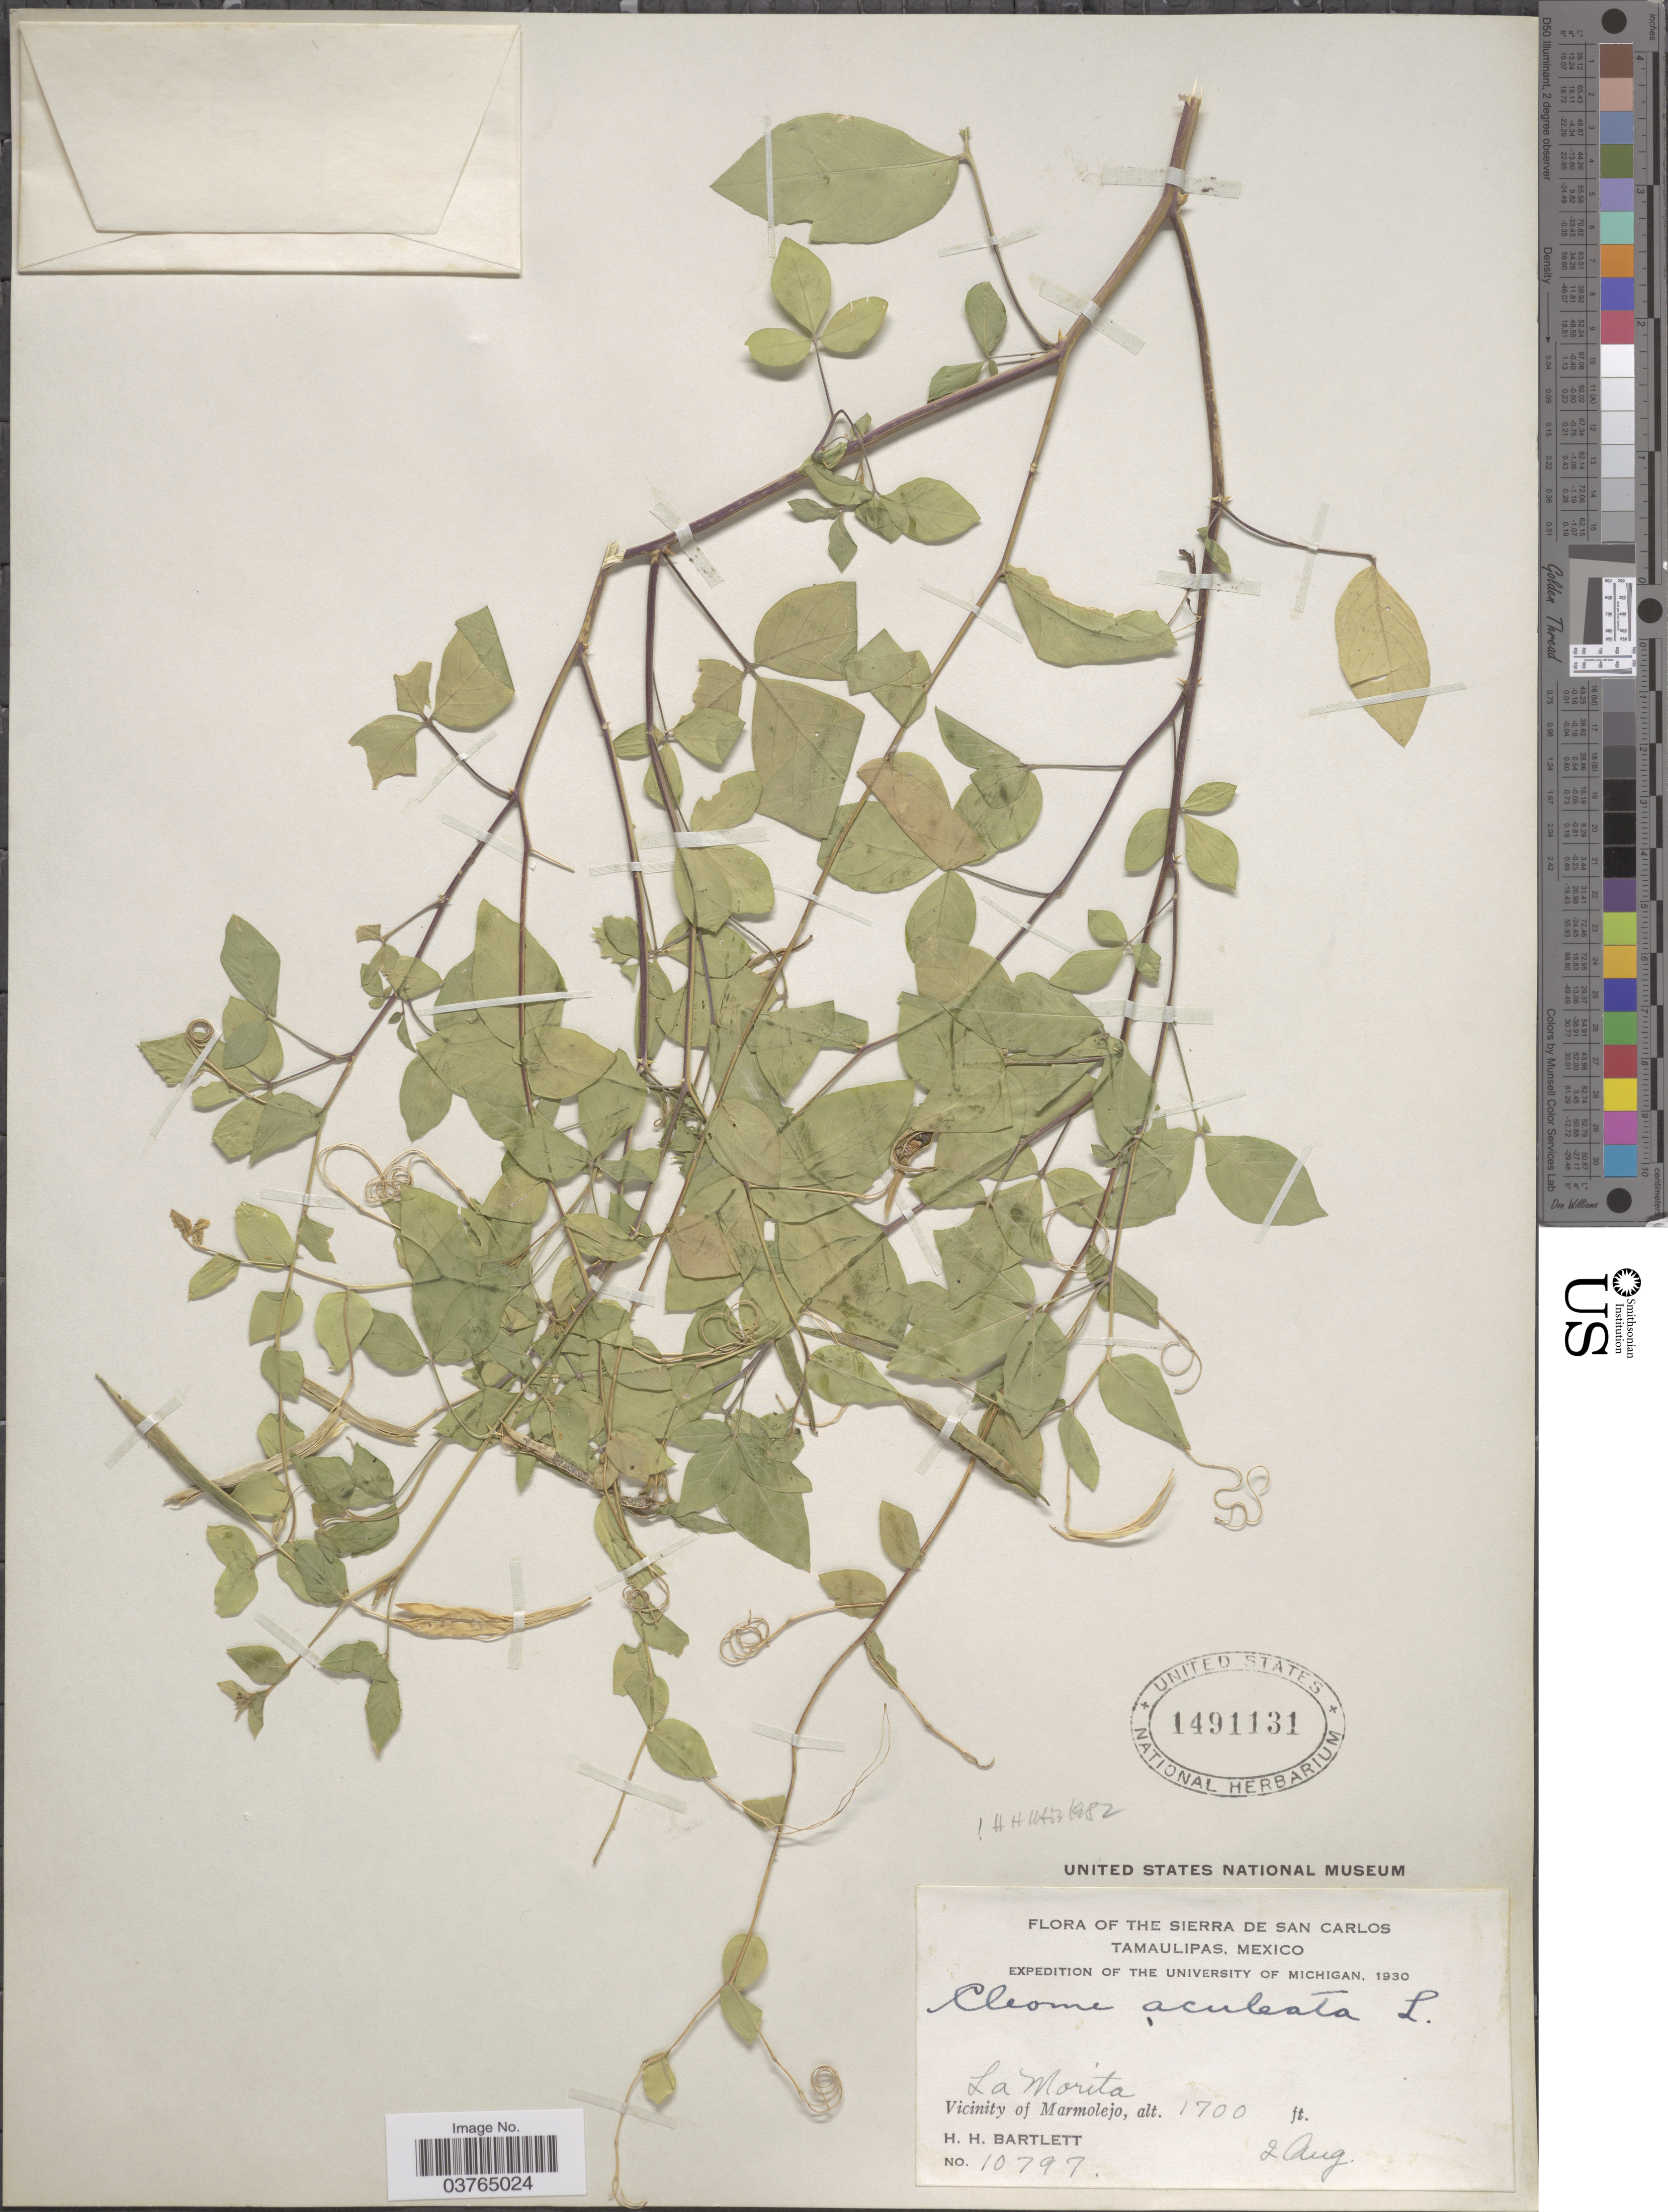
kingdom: Plantae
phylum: Tracheophyta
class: Magnoliopsida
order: Brassicales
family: Cleomaceae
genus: Tarenaya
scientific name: Tarenaya aculeata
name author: (L.) Soares Neto & Roalson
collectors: H. H. Bartlett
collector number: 10797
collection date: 1930-08-02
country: Mexico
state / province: Tamaulipas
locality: The Sierra de San Carlos. La Morita. Vicinity of Marmolejo.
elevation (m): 518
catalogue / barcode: US 1491131